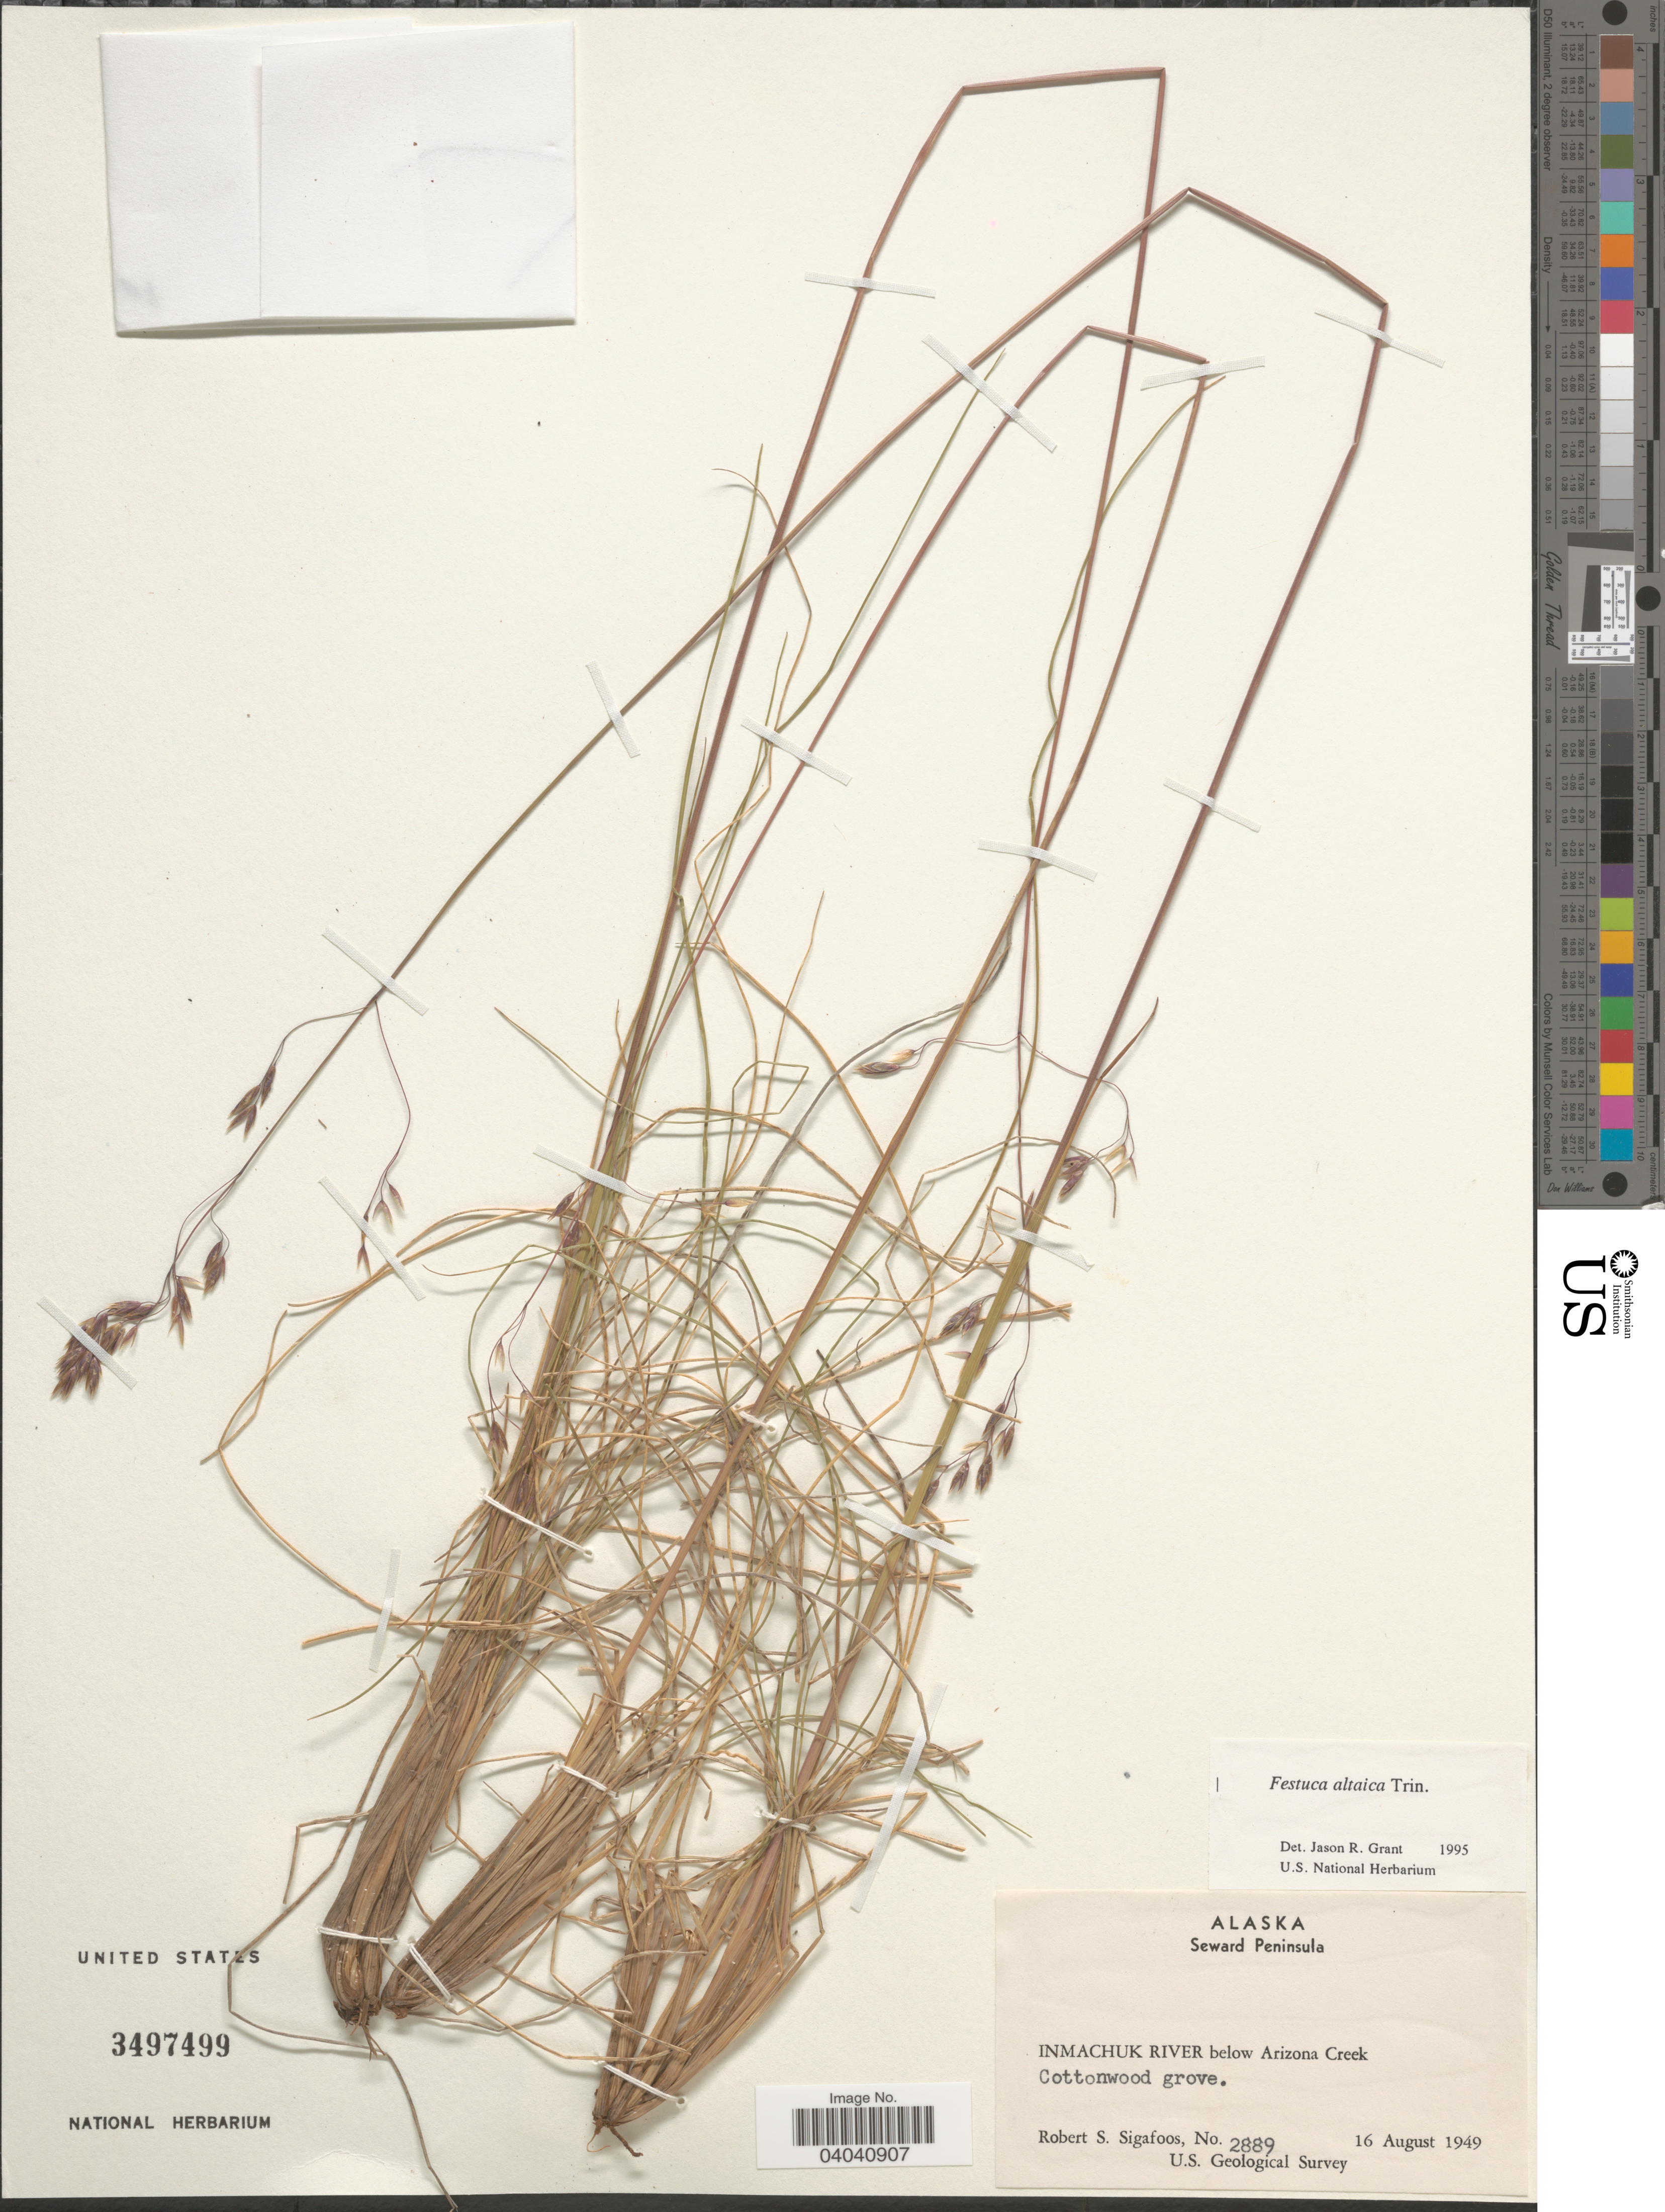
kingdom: Plantae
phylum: Tracheophyta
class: Liliopsida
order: Poales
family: Poaceae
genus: Festuca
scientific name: Festuca altaica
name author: Trin.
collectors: R. Sigafoos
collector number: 2889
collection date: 1949-08-16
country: United States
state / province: Alaska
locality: Seward Peninsula. Inmachuk River below Arizona Creek. Cottonwood grove.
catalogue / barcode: US 3497499